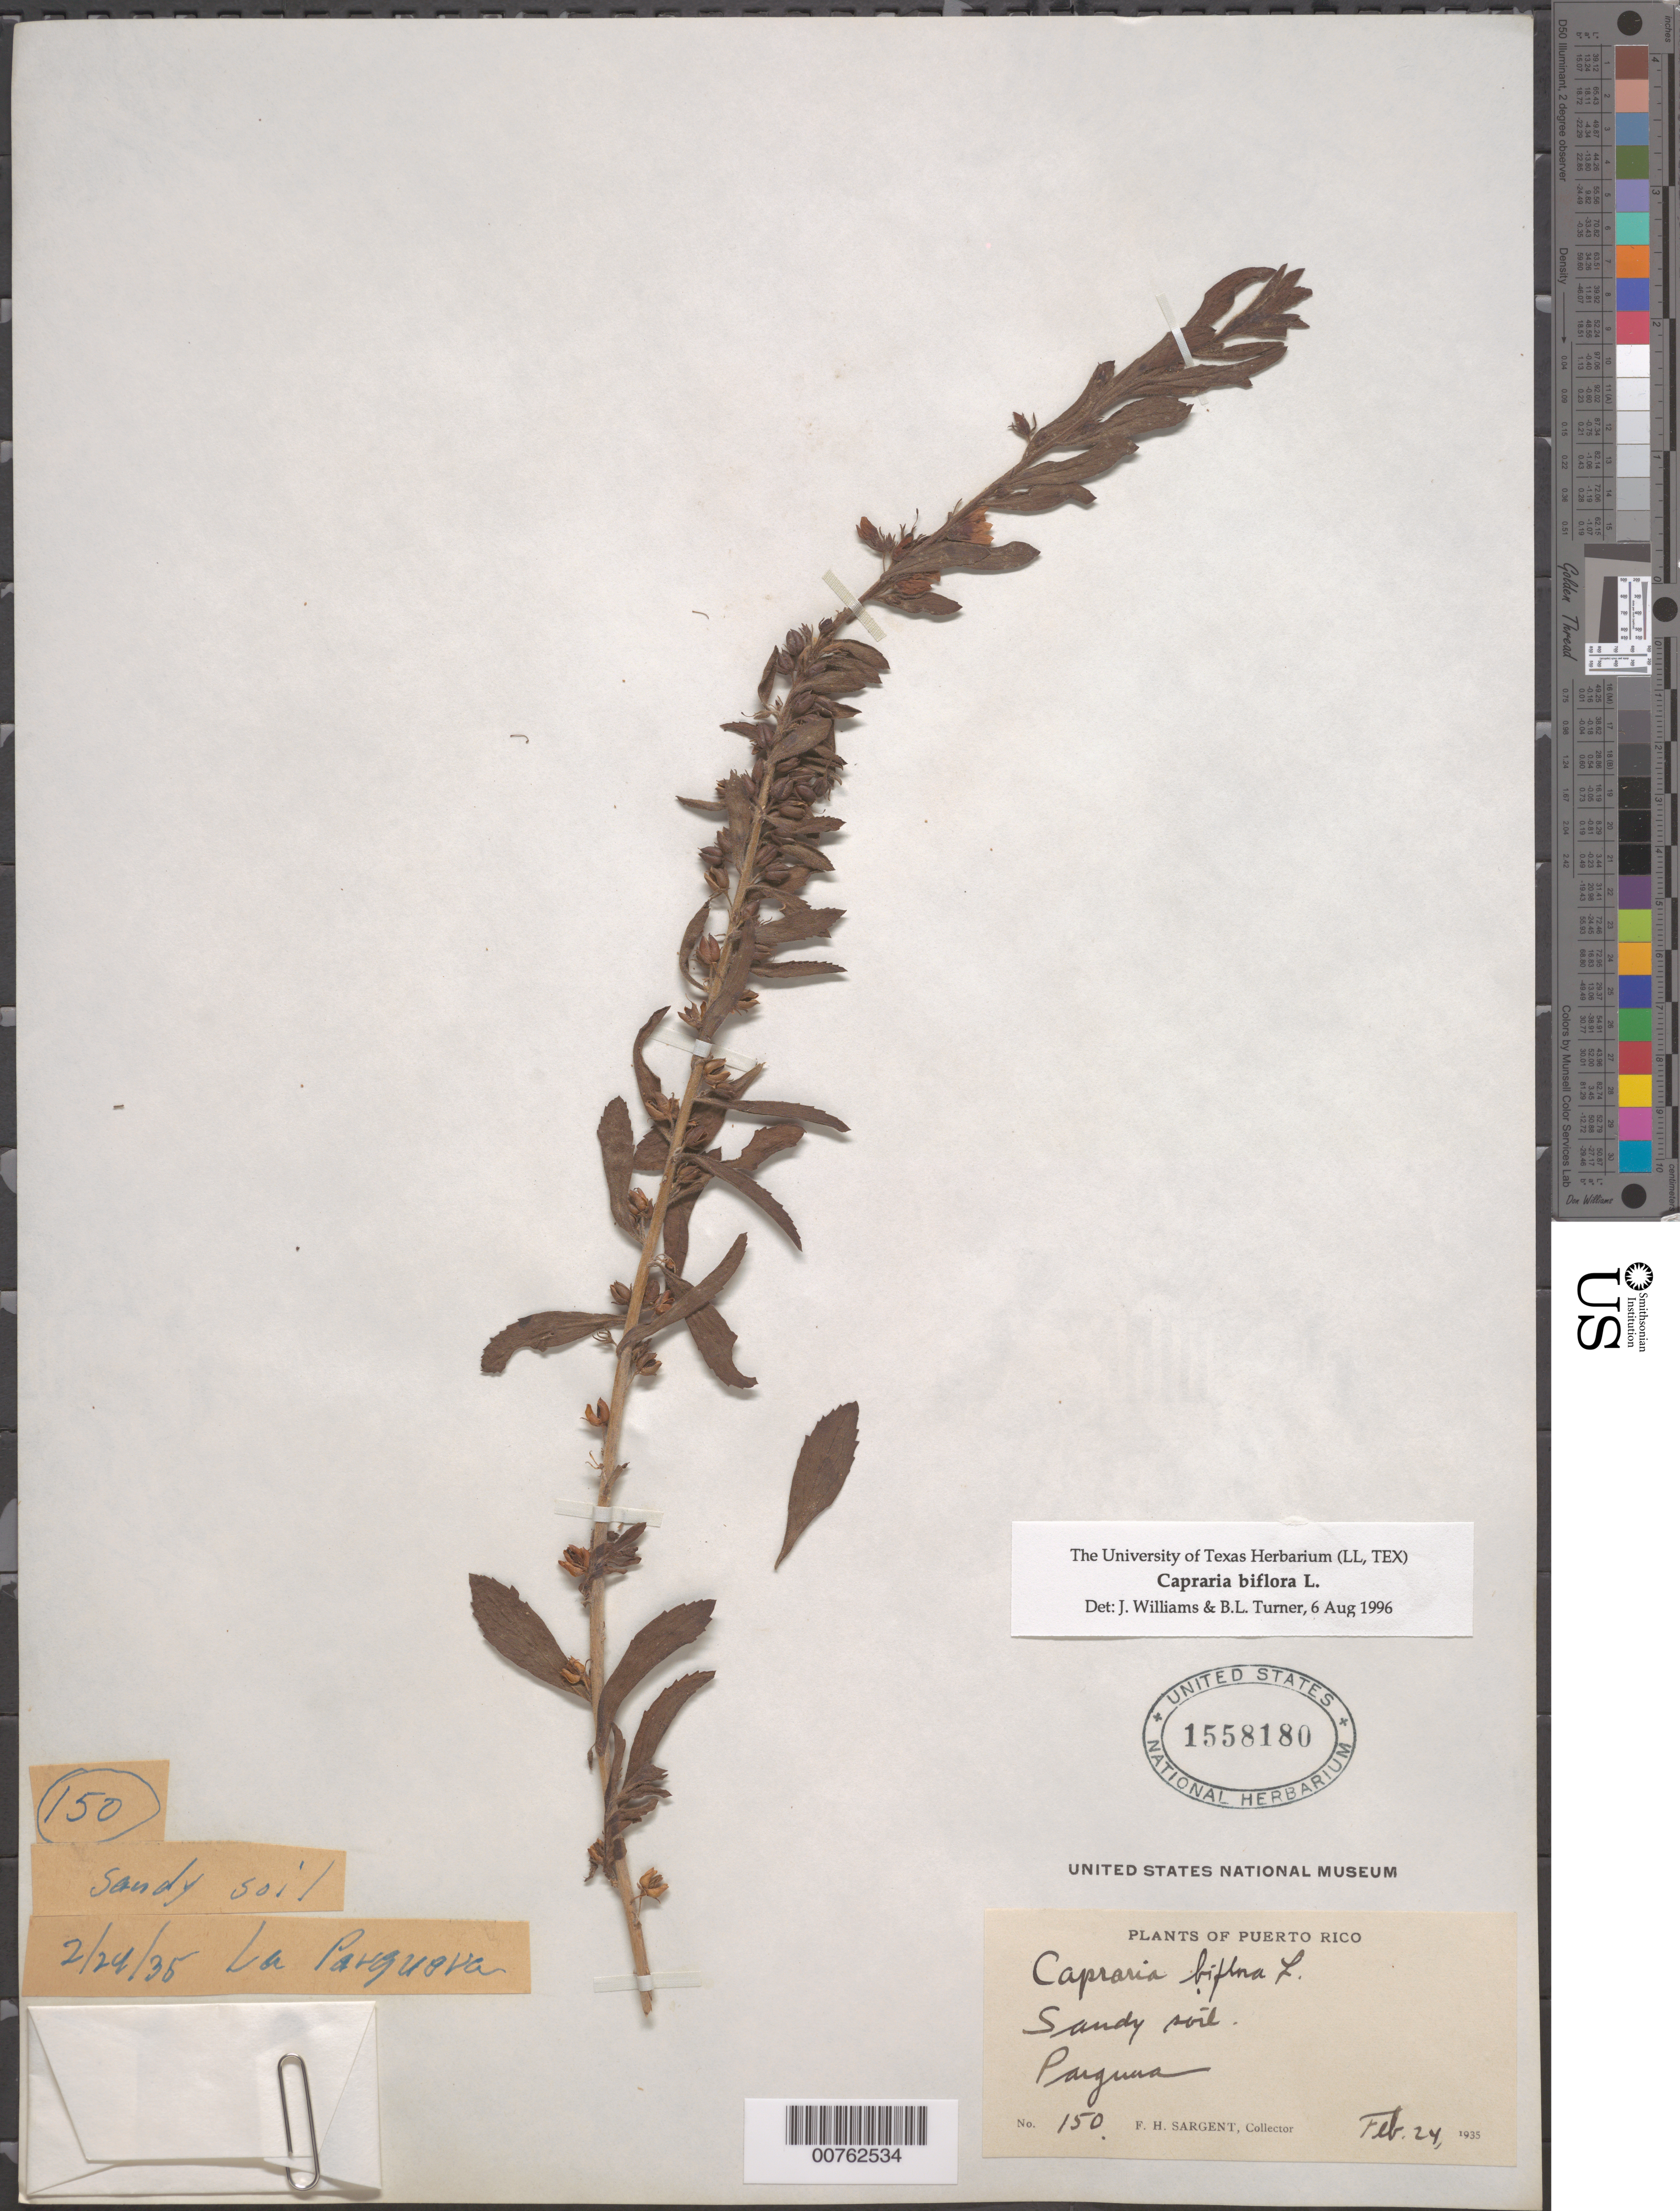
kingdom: Plantae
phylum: Tracheophyta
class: Magnoliopsida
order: Lamiales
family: Scrophulariaceae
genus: Capraria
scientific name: Capraria biflora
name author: L.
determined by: Williams, J.; Turner, B. L.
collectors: F. H. Sargent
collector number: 150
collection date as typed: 24 Feb 1935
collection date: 1935-02-24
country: Puerto Rico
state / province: Lajas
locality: Parguna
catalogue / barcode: US 1558180